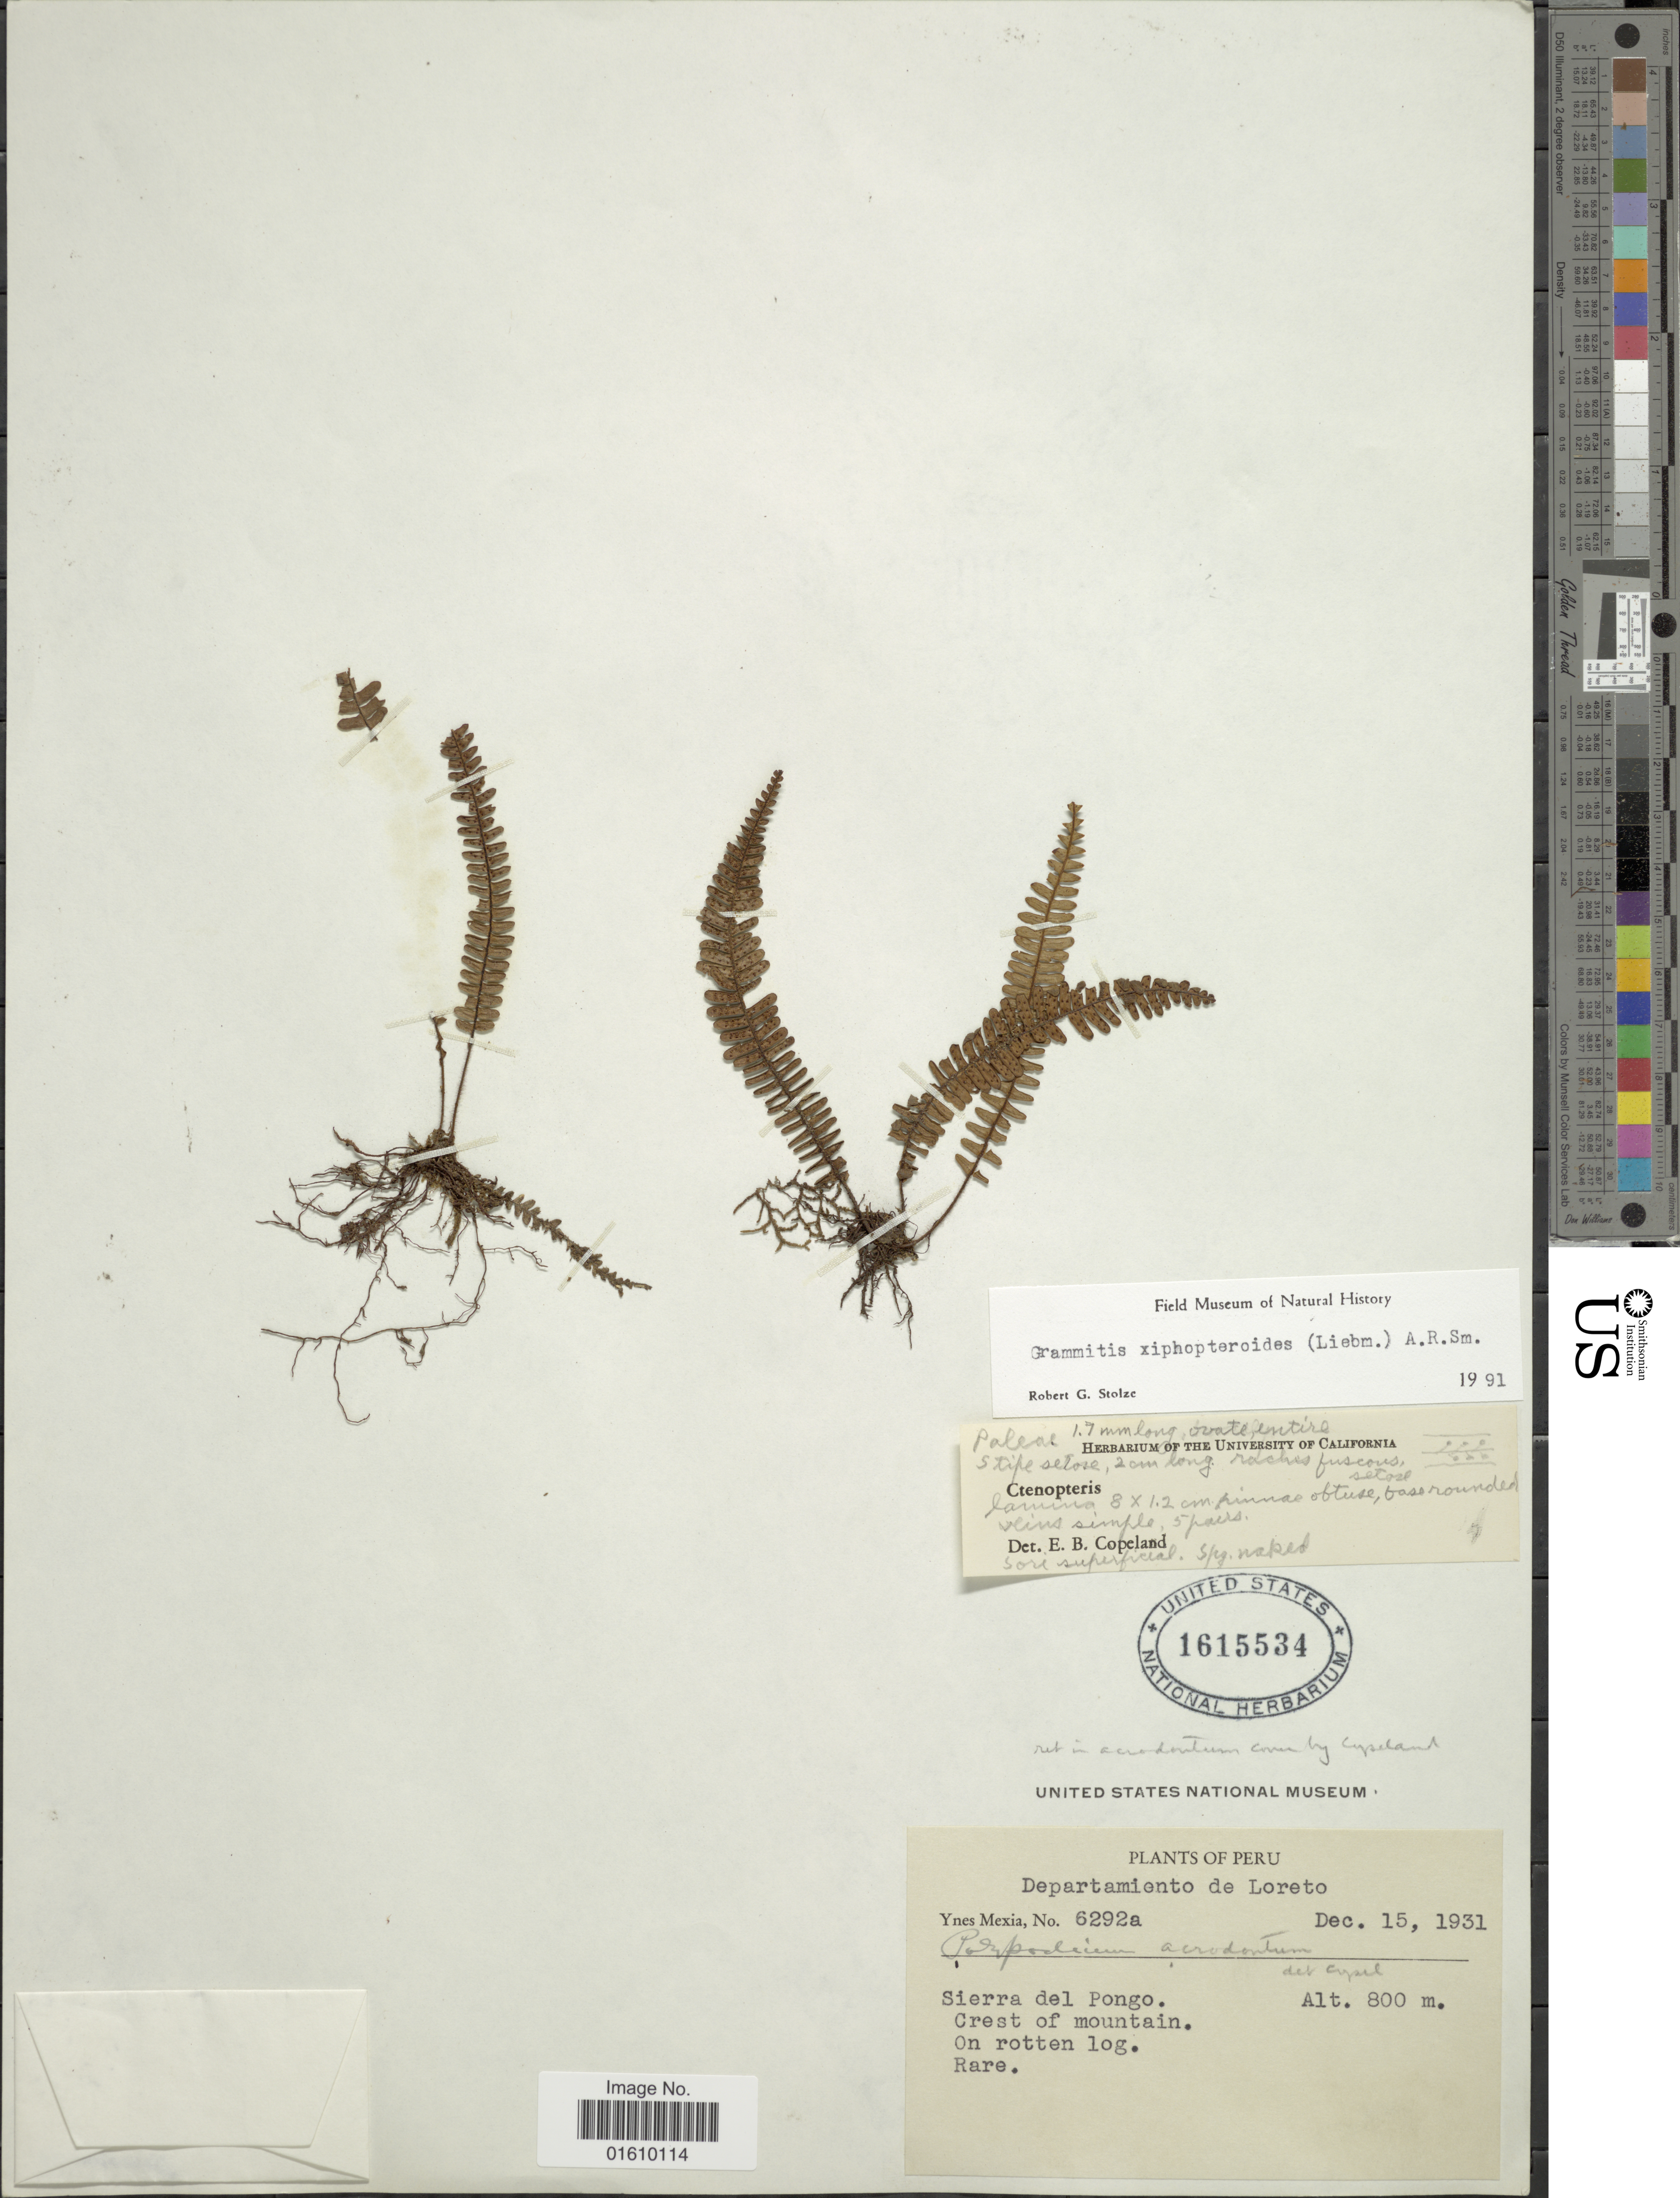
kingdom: Plantae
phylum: Tracheophyta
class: Polypodiopsida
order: Polypodiales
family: Polypodiaceae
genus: Melpomene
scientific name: Melpomene xiphopteroides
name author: (Liebm.) A.R. Sm. & R.C. Moran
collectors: Y. Mexia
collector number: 6292a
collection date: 1931-12-15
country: Peru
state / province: Loreto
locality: Sierra del Pongo, Crest of mountain, On rotten log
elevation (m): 800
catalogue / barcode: US 1615534